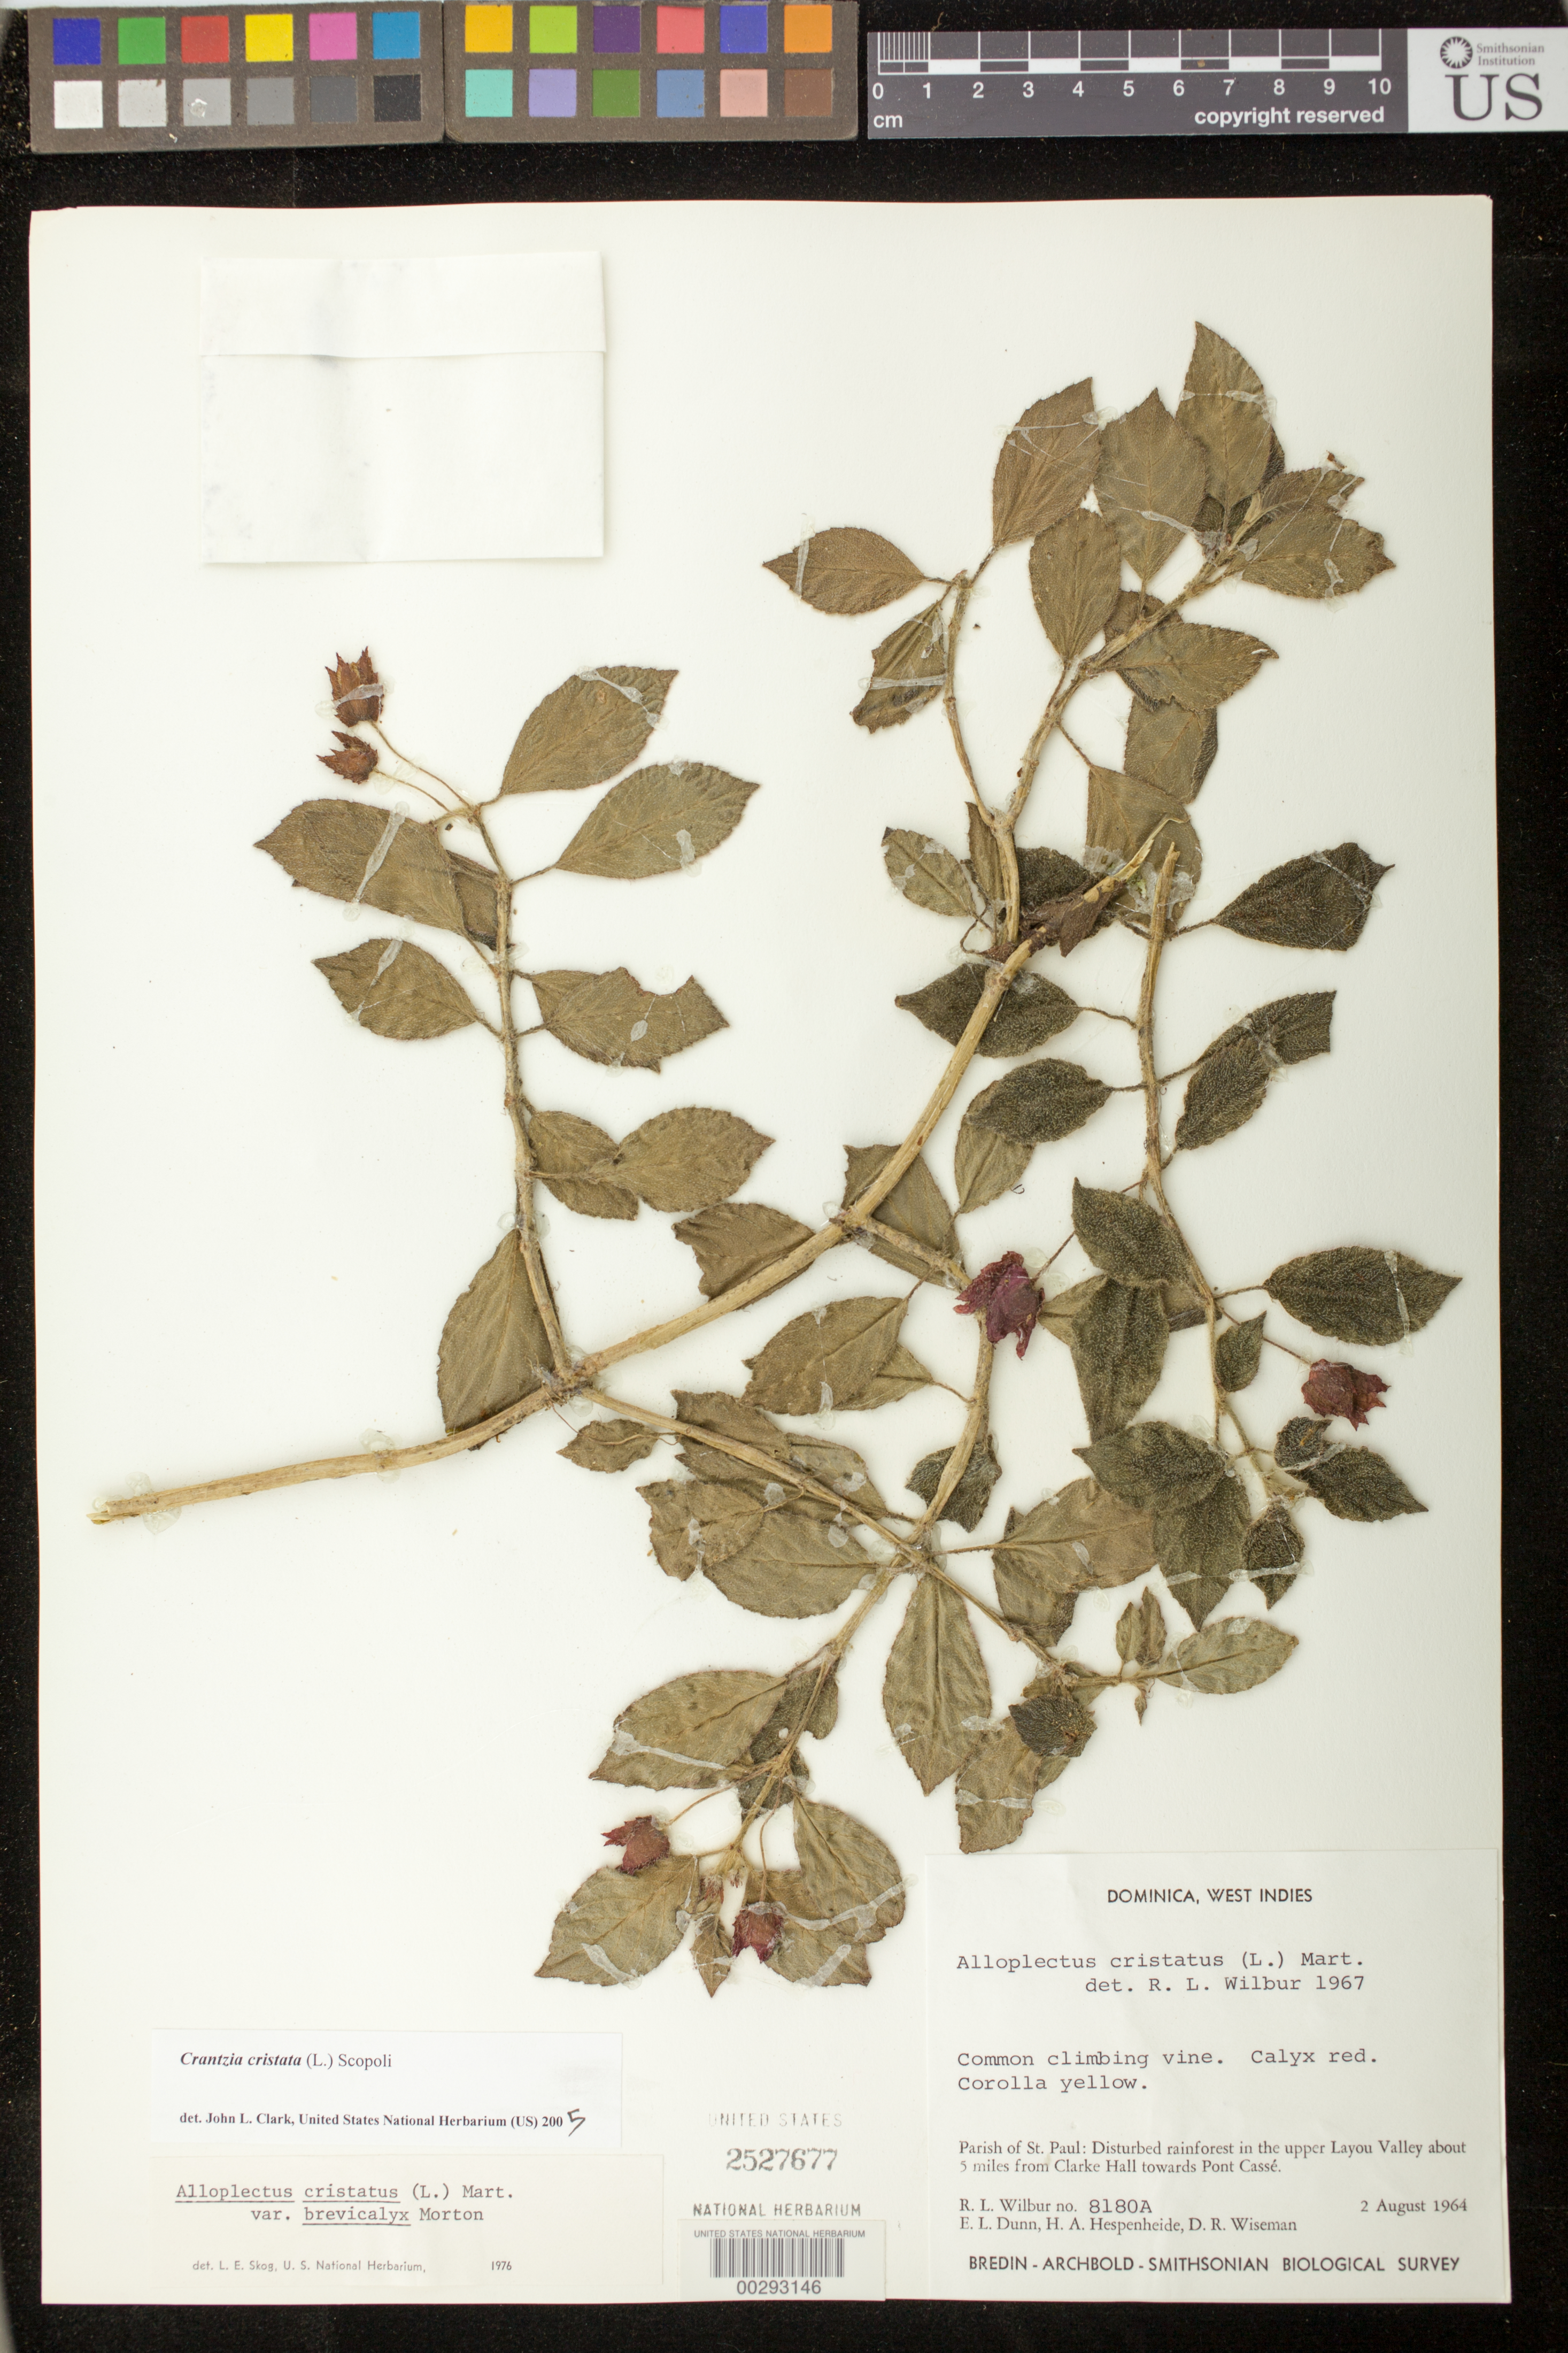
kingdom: Plantae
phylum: Tracheophyta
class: Magnoliopsida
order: Lamiales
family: Gesneriaceae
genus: Crantzia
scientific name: Crantzia cristata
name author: (L.) Scop. ex Fritsch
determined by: Clark, J. L., (SEL), The Marie Selby Botanical Garden (UNITED STATES)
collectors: R. L. Wilbur, E. Dunn, H. A. Hespenheide & D. R. Wiseman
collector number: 8180 A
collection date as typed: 02 Aug 1964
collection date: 1964-08-02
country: Dominica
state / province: St. Paul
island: Dominica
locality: upper Layou Valley about 5 miles from Clarke Hall towards Pont Cassé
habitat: Disturbed rainforest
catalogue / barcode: US 2527677